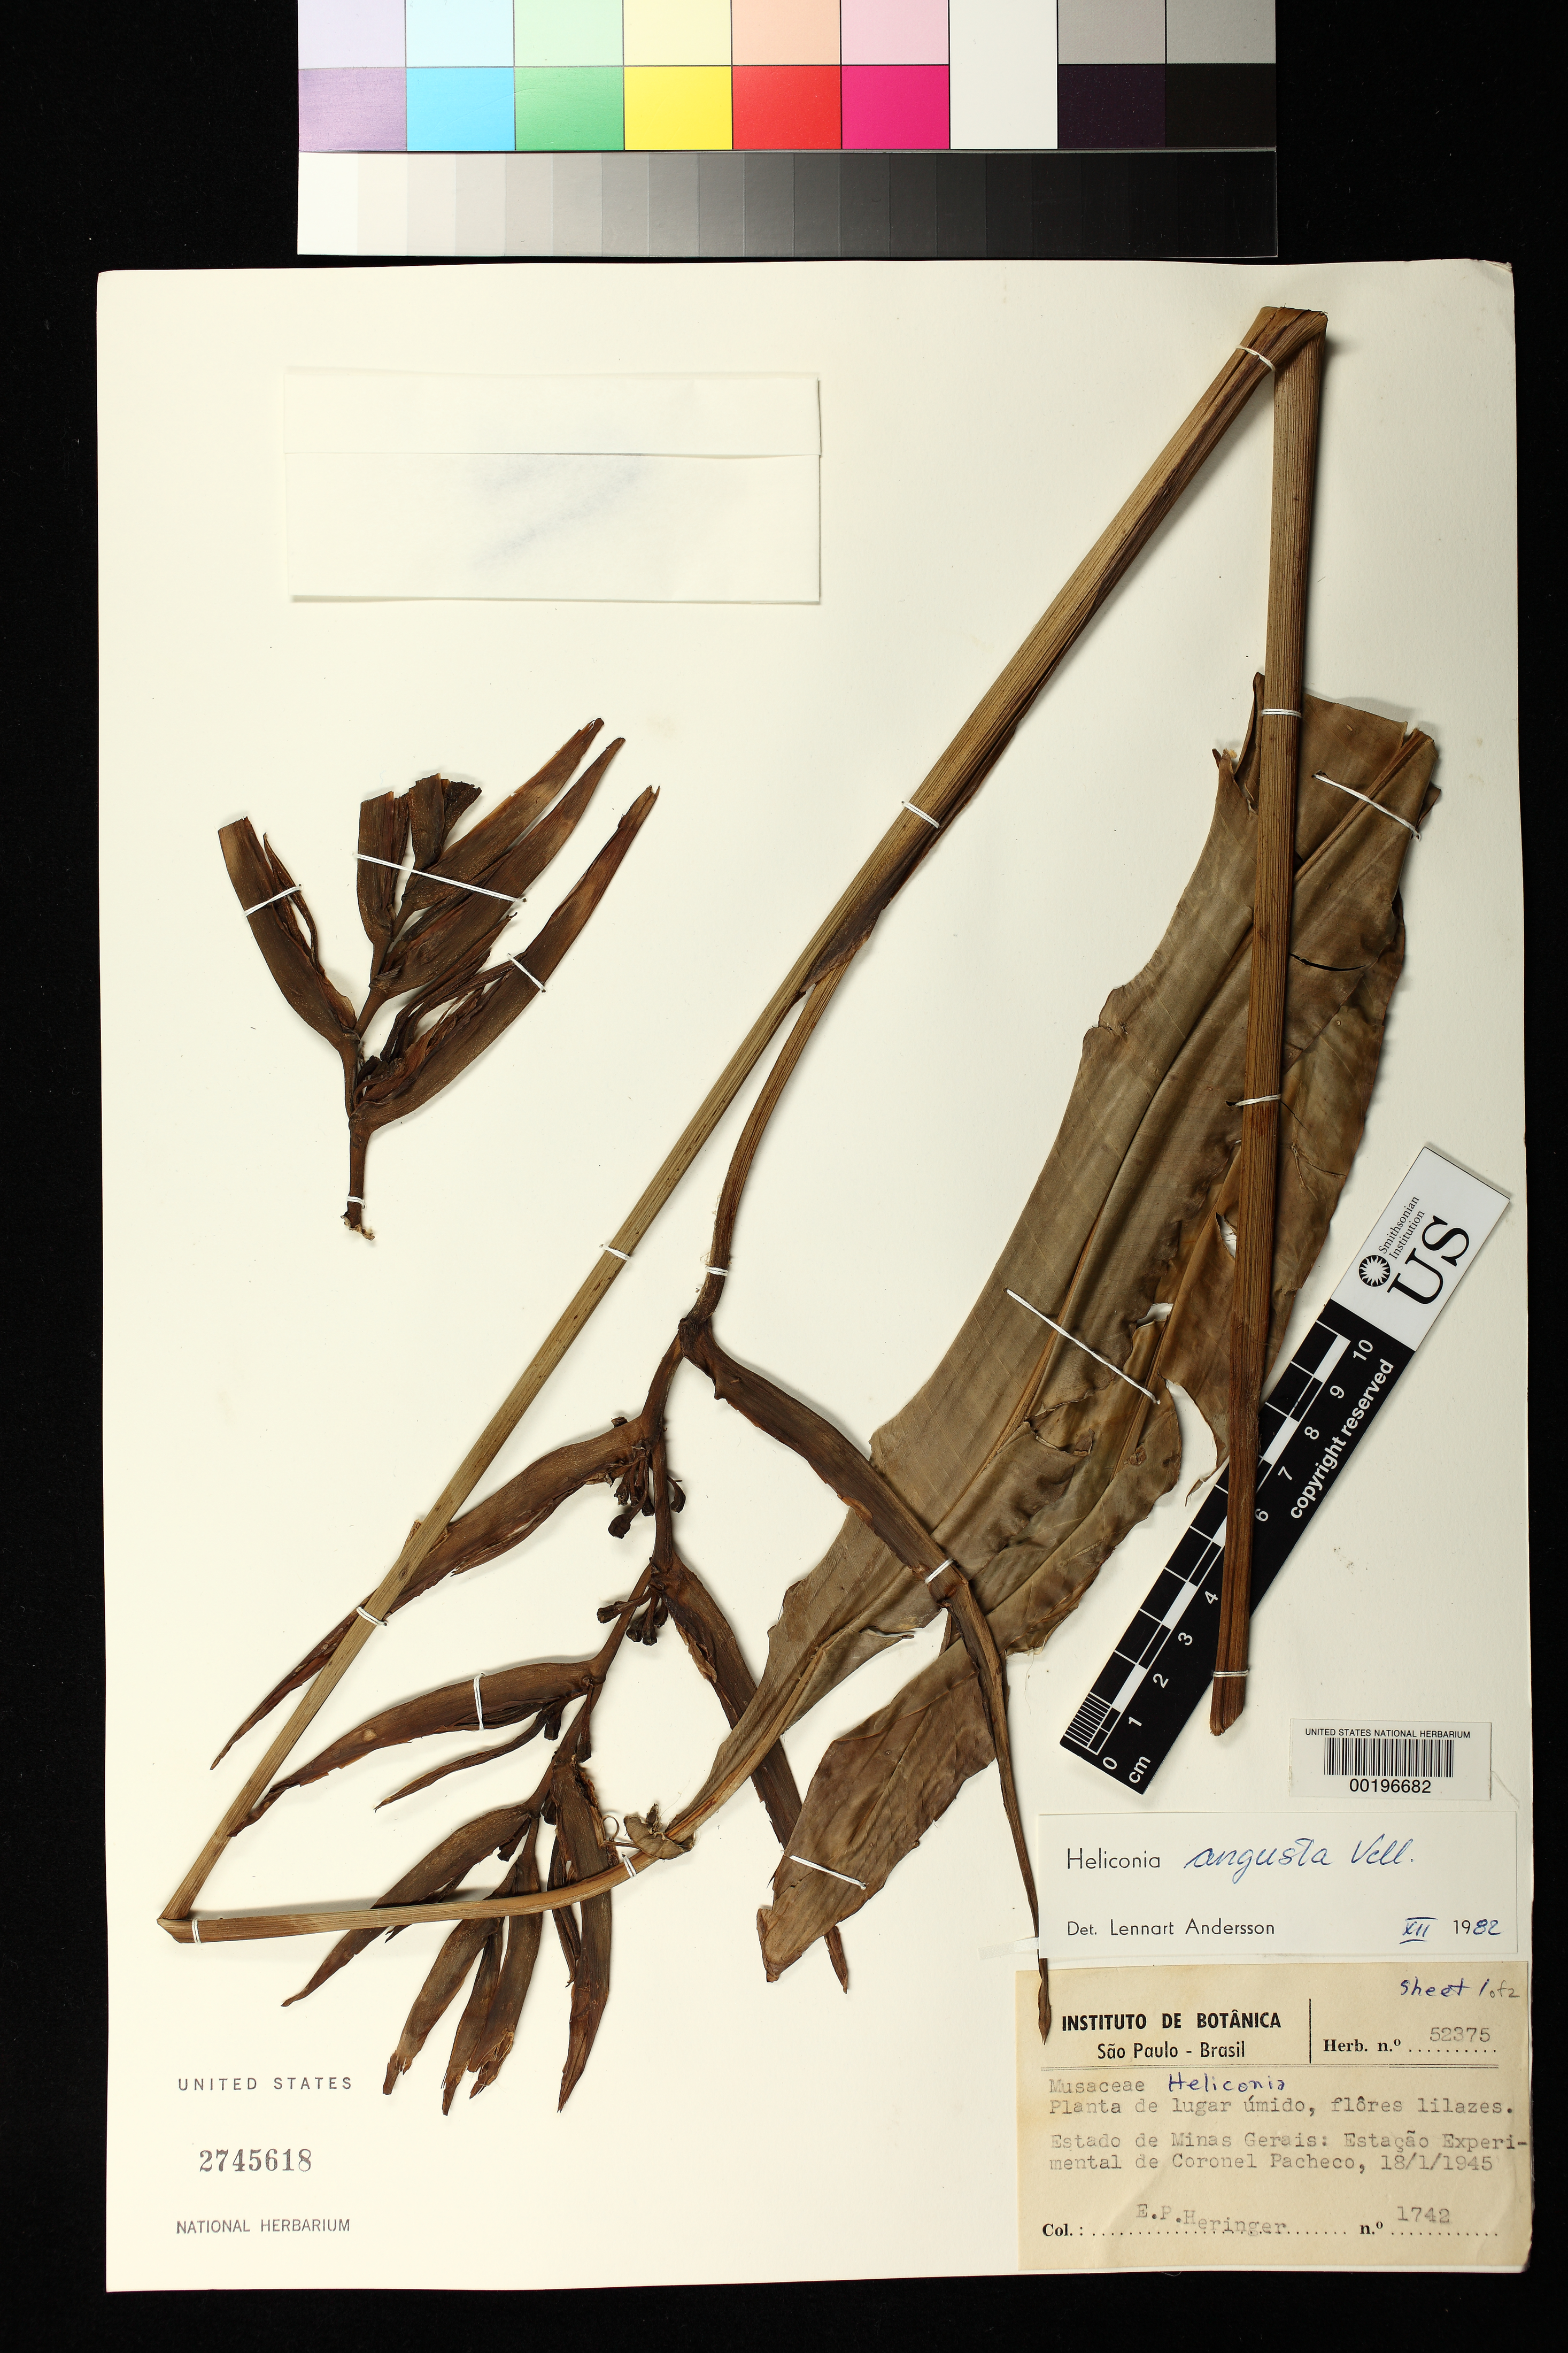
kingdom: Plantae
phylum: Tracheophyta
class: Liliopsida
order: Zingiberales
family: Heliconiaceae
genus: Heliconia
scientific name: Heliconia angusta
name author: Vell.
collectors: E. P. Heringer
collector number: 1742 / Herb. 52375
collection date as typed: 18 Jan 1945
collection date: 1945-01-18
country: Brazil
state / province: Minas Gerais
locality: Estacao experimental de coronel pacheco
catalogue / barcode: US 2745618